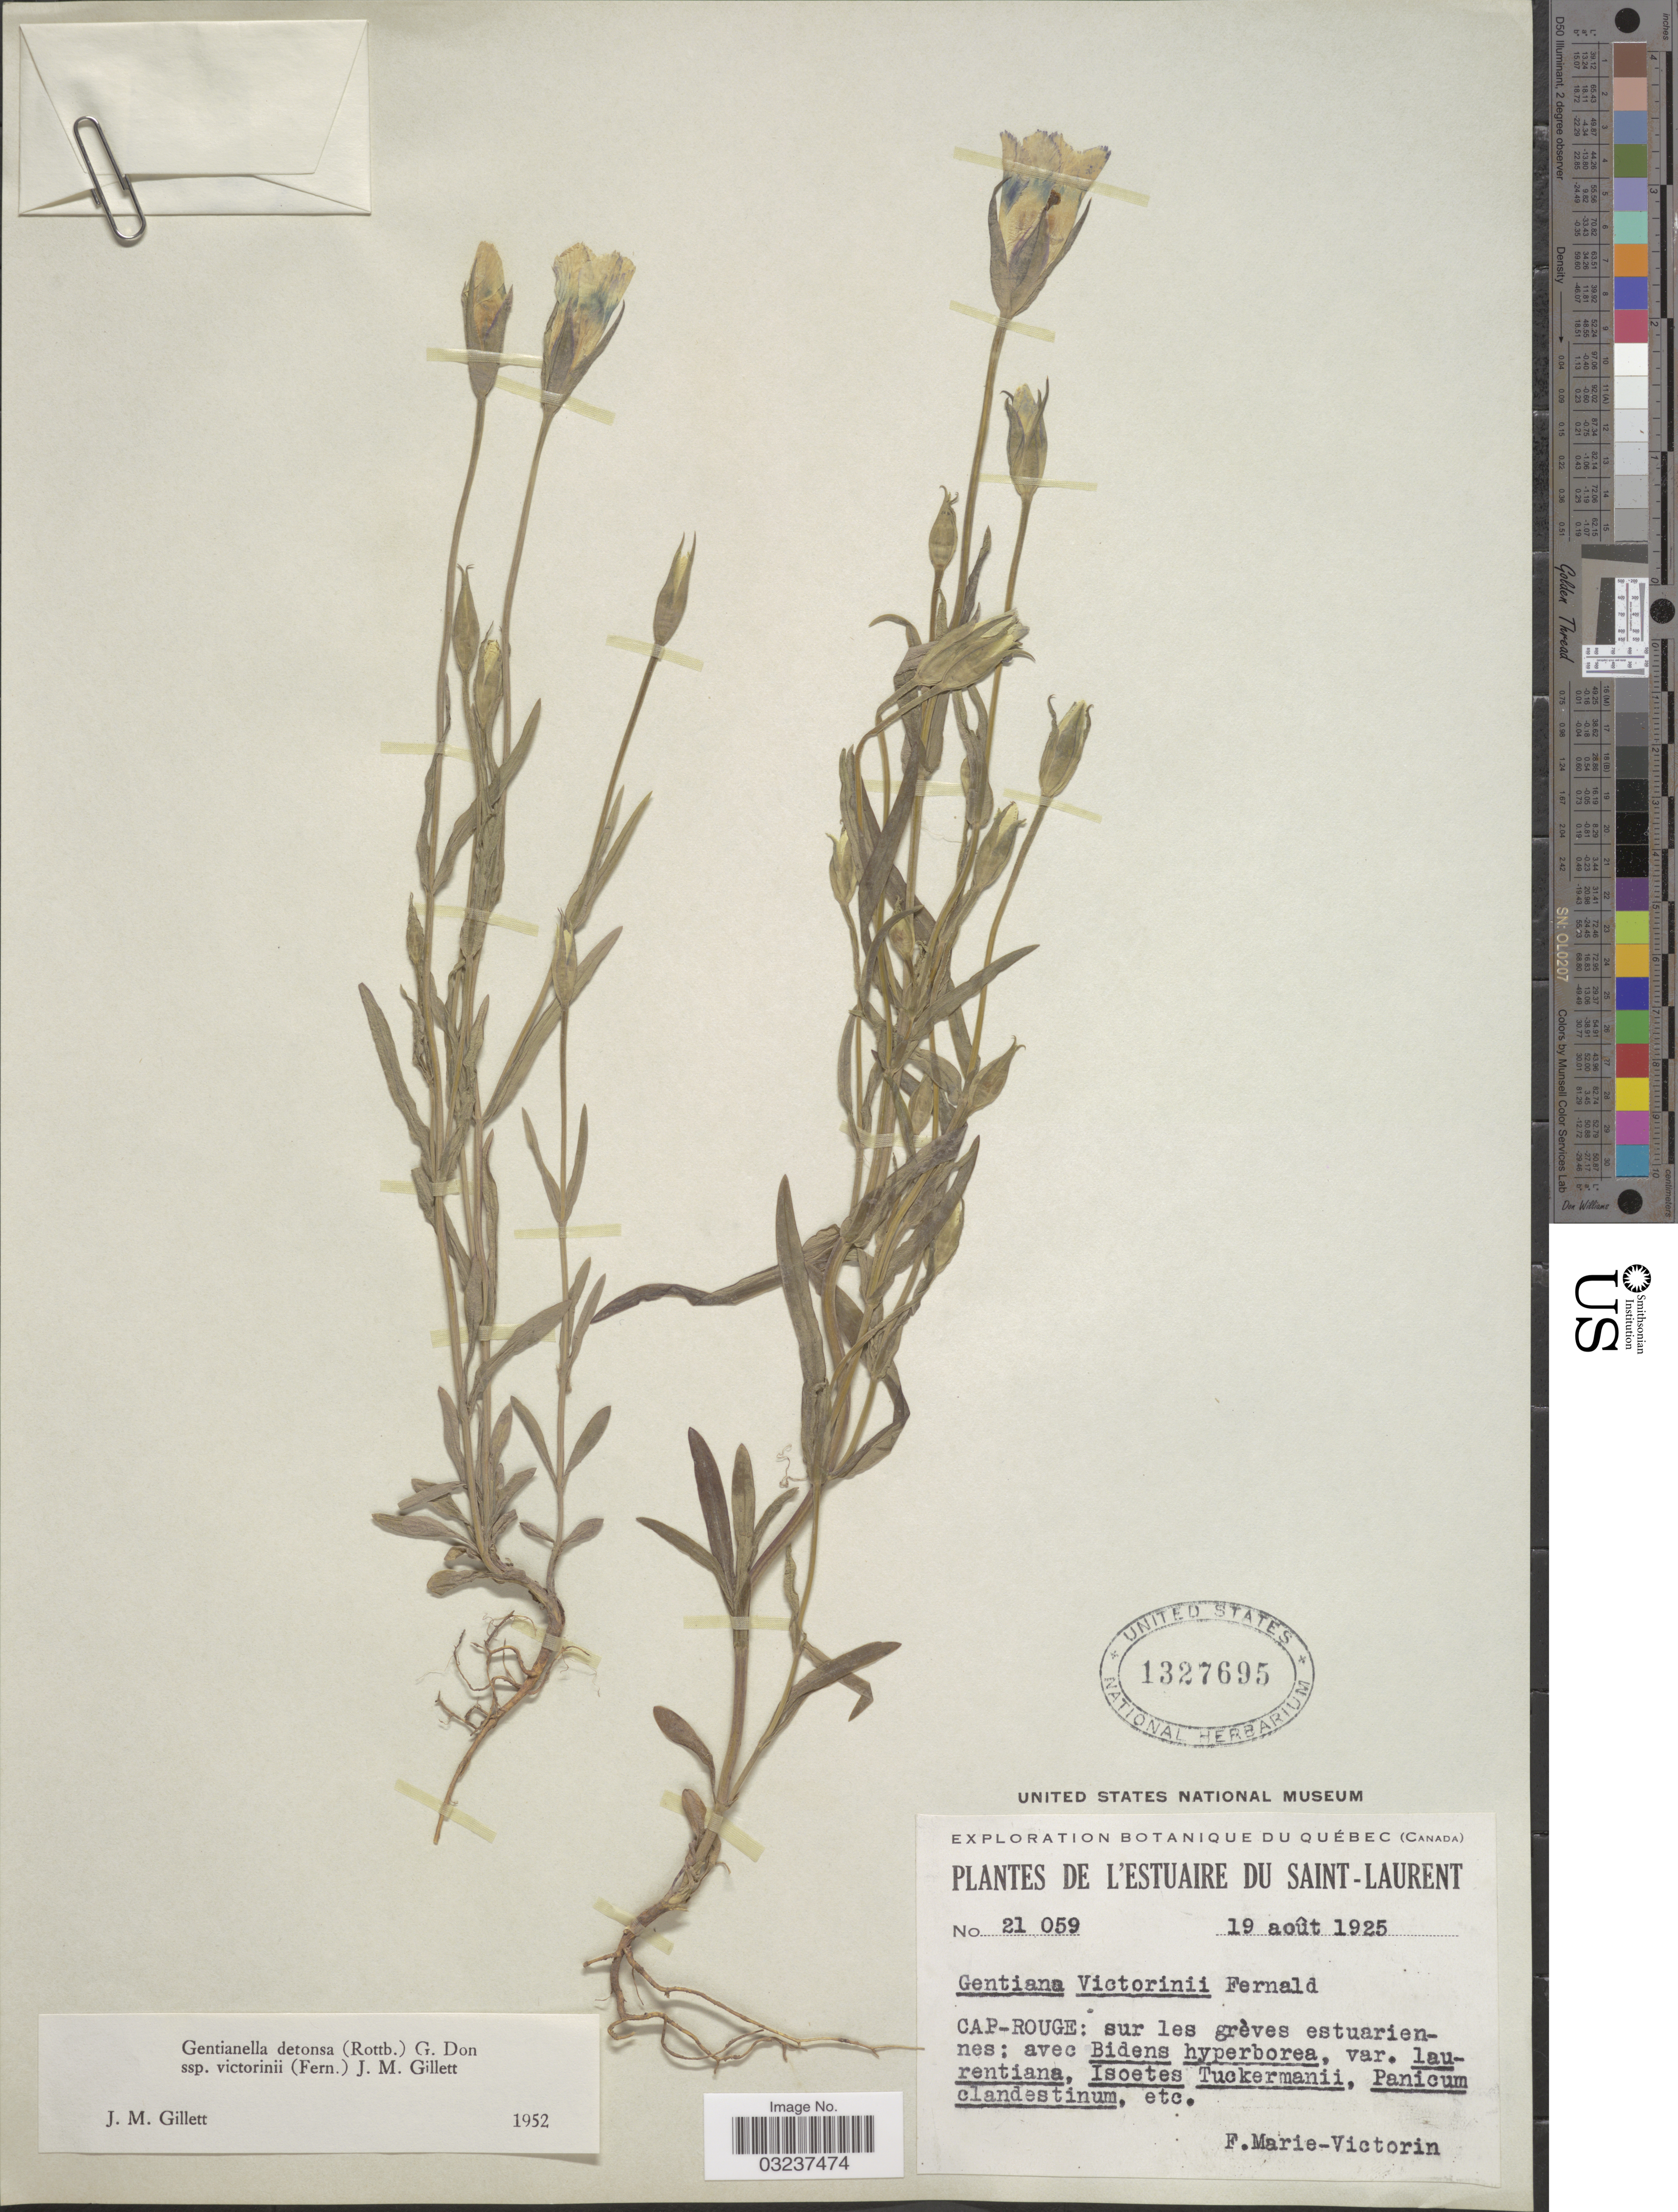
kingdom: Plantae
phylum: Tracheophyta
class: Magnoliopsida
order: Gentianales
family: Gentianaceae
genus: Gentianella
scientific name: Gentianella crinita subsp. victorinii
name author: (Fernald) J.M. Gillett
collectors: F. Marie-Victorin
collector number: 21059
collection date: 1925-08-19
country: Canada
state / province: Quebec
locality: Estuaire du Saint-Laurent. Cap-Rouge: sur les grèves estuariennes.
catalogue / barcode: US 1327695